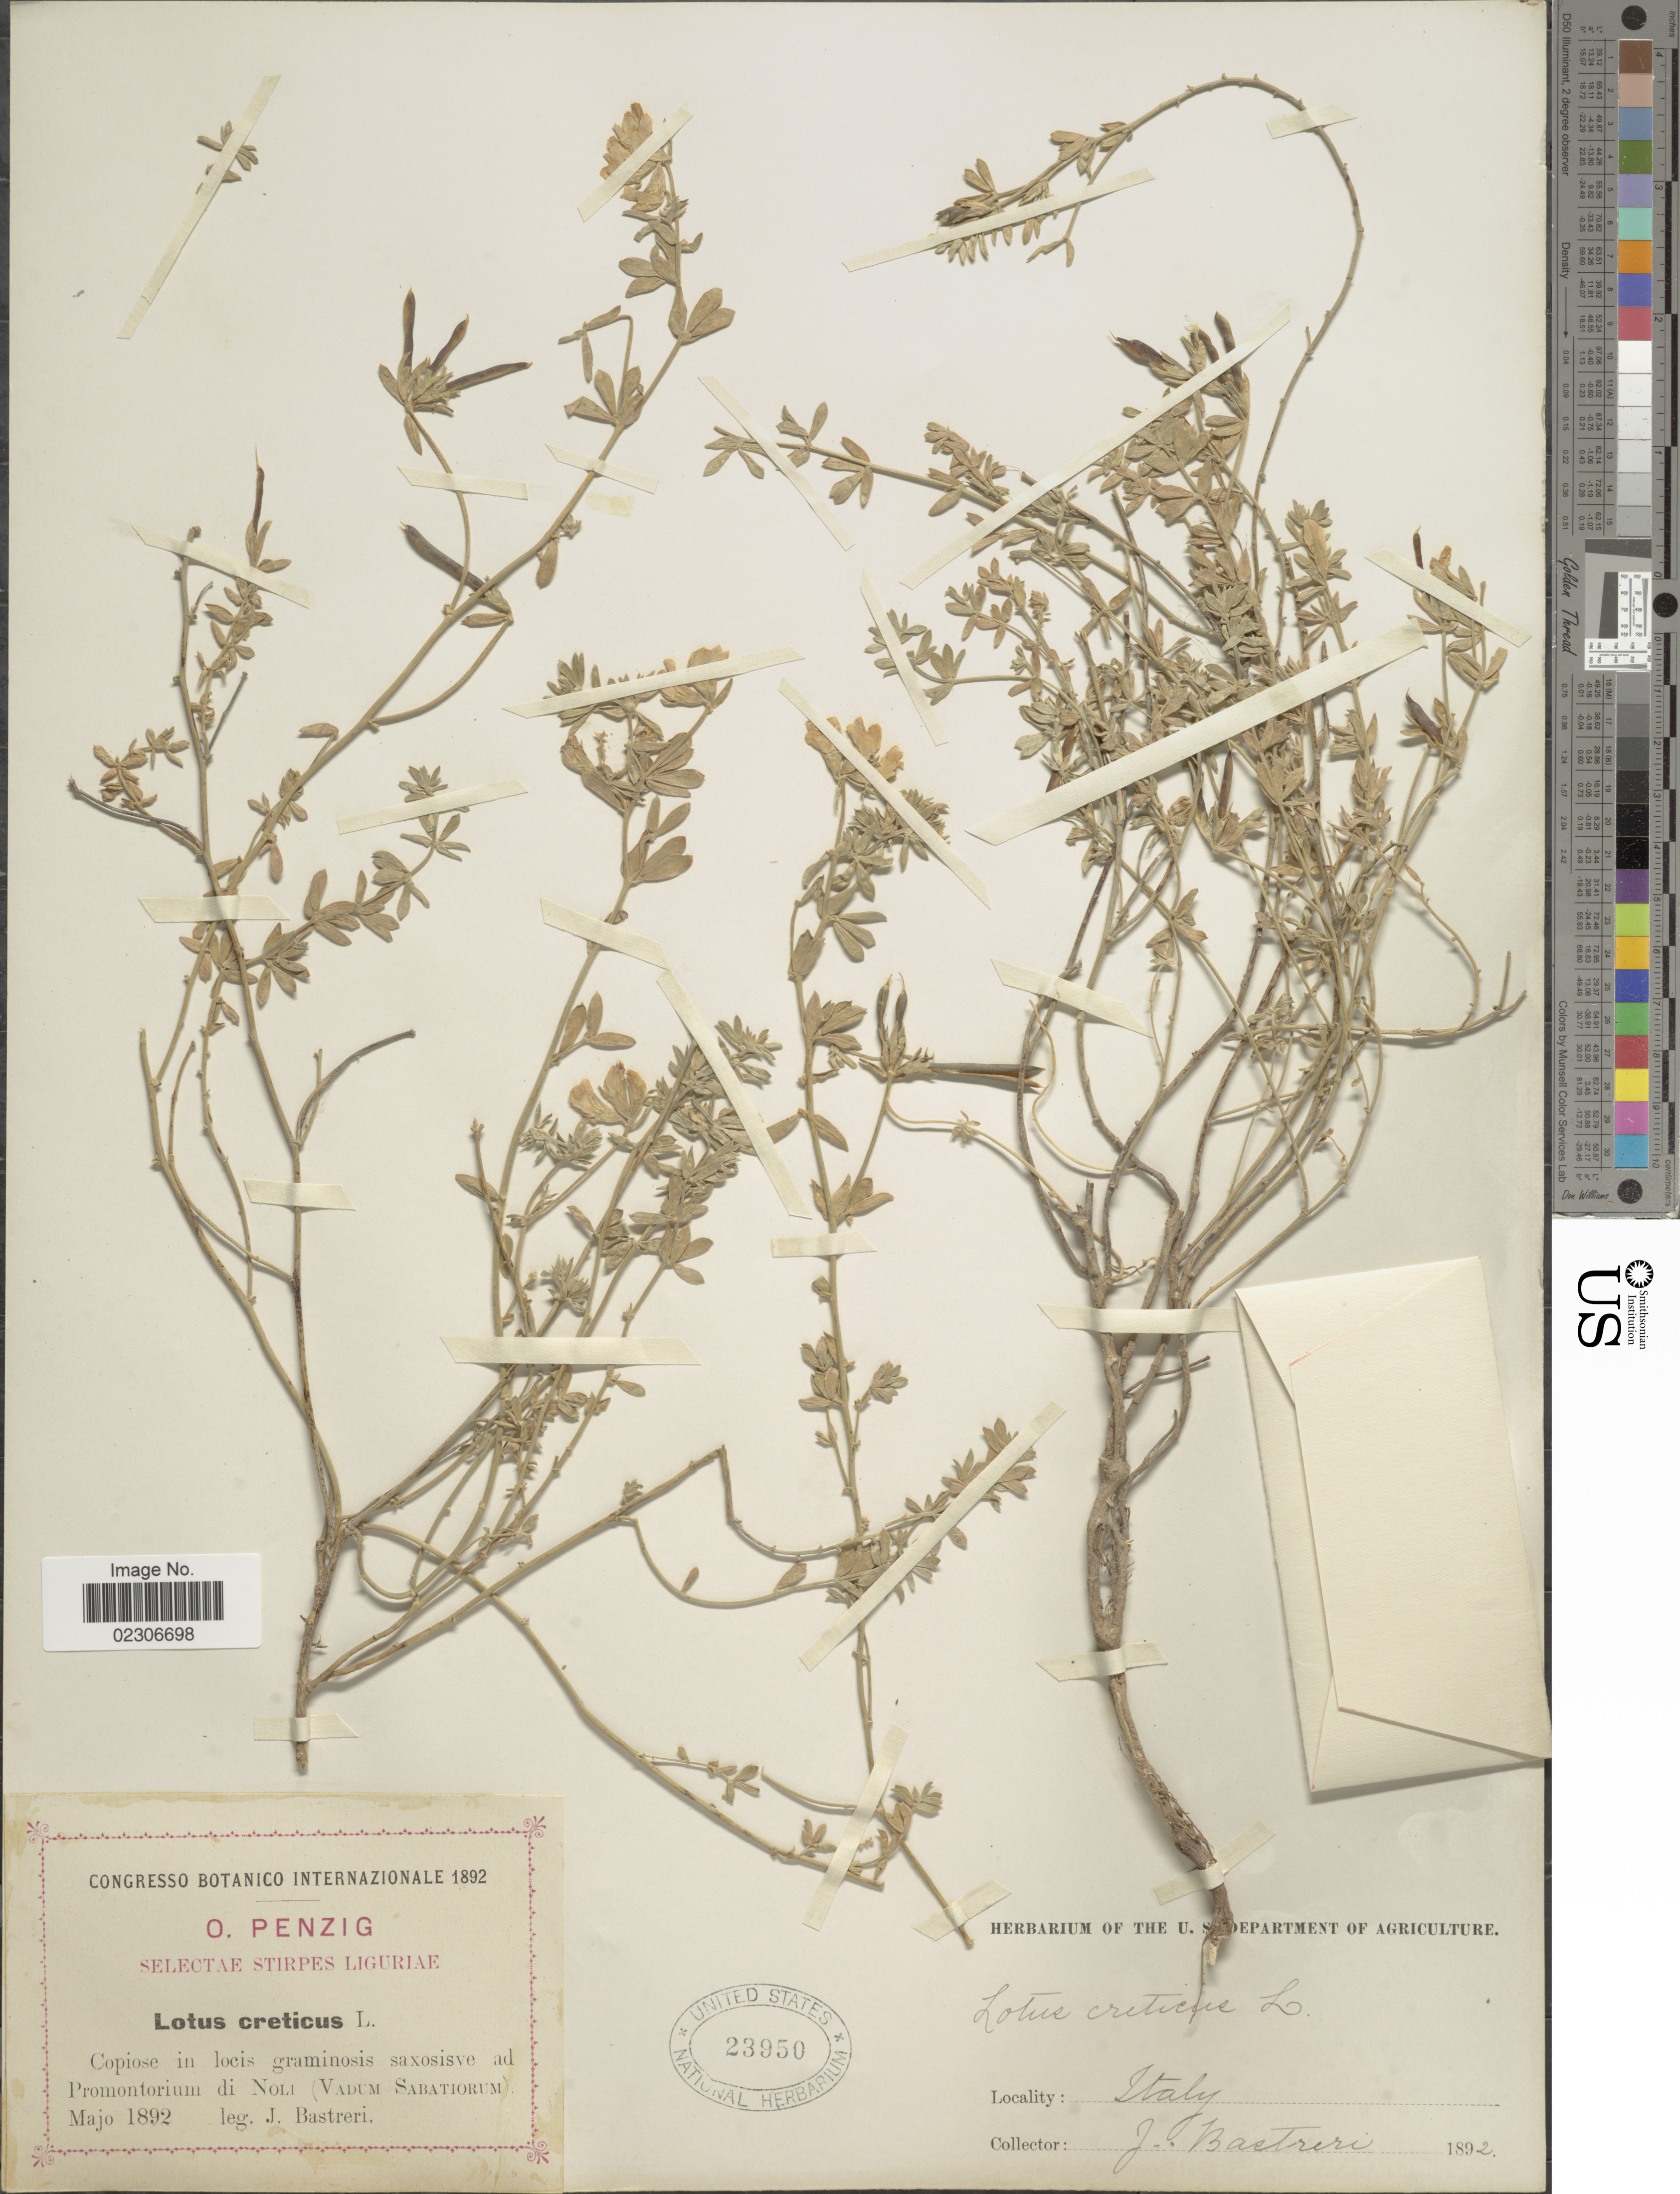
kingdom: Plantae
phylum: Tracheophyta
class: Magnoliopsida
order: Fabales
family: Fabaceae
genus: Lotus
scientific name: Lotus creticus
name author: L.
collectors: J. Bastreri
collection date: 1892-05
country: Italy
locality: Ad Promontorium di Noli (Vadum Sabatorium)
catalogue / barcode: US 23950